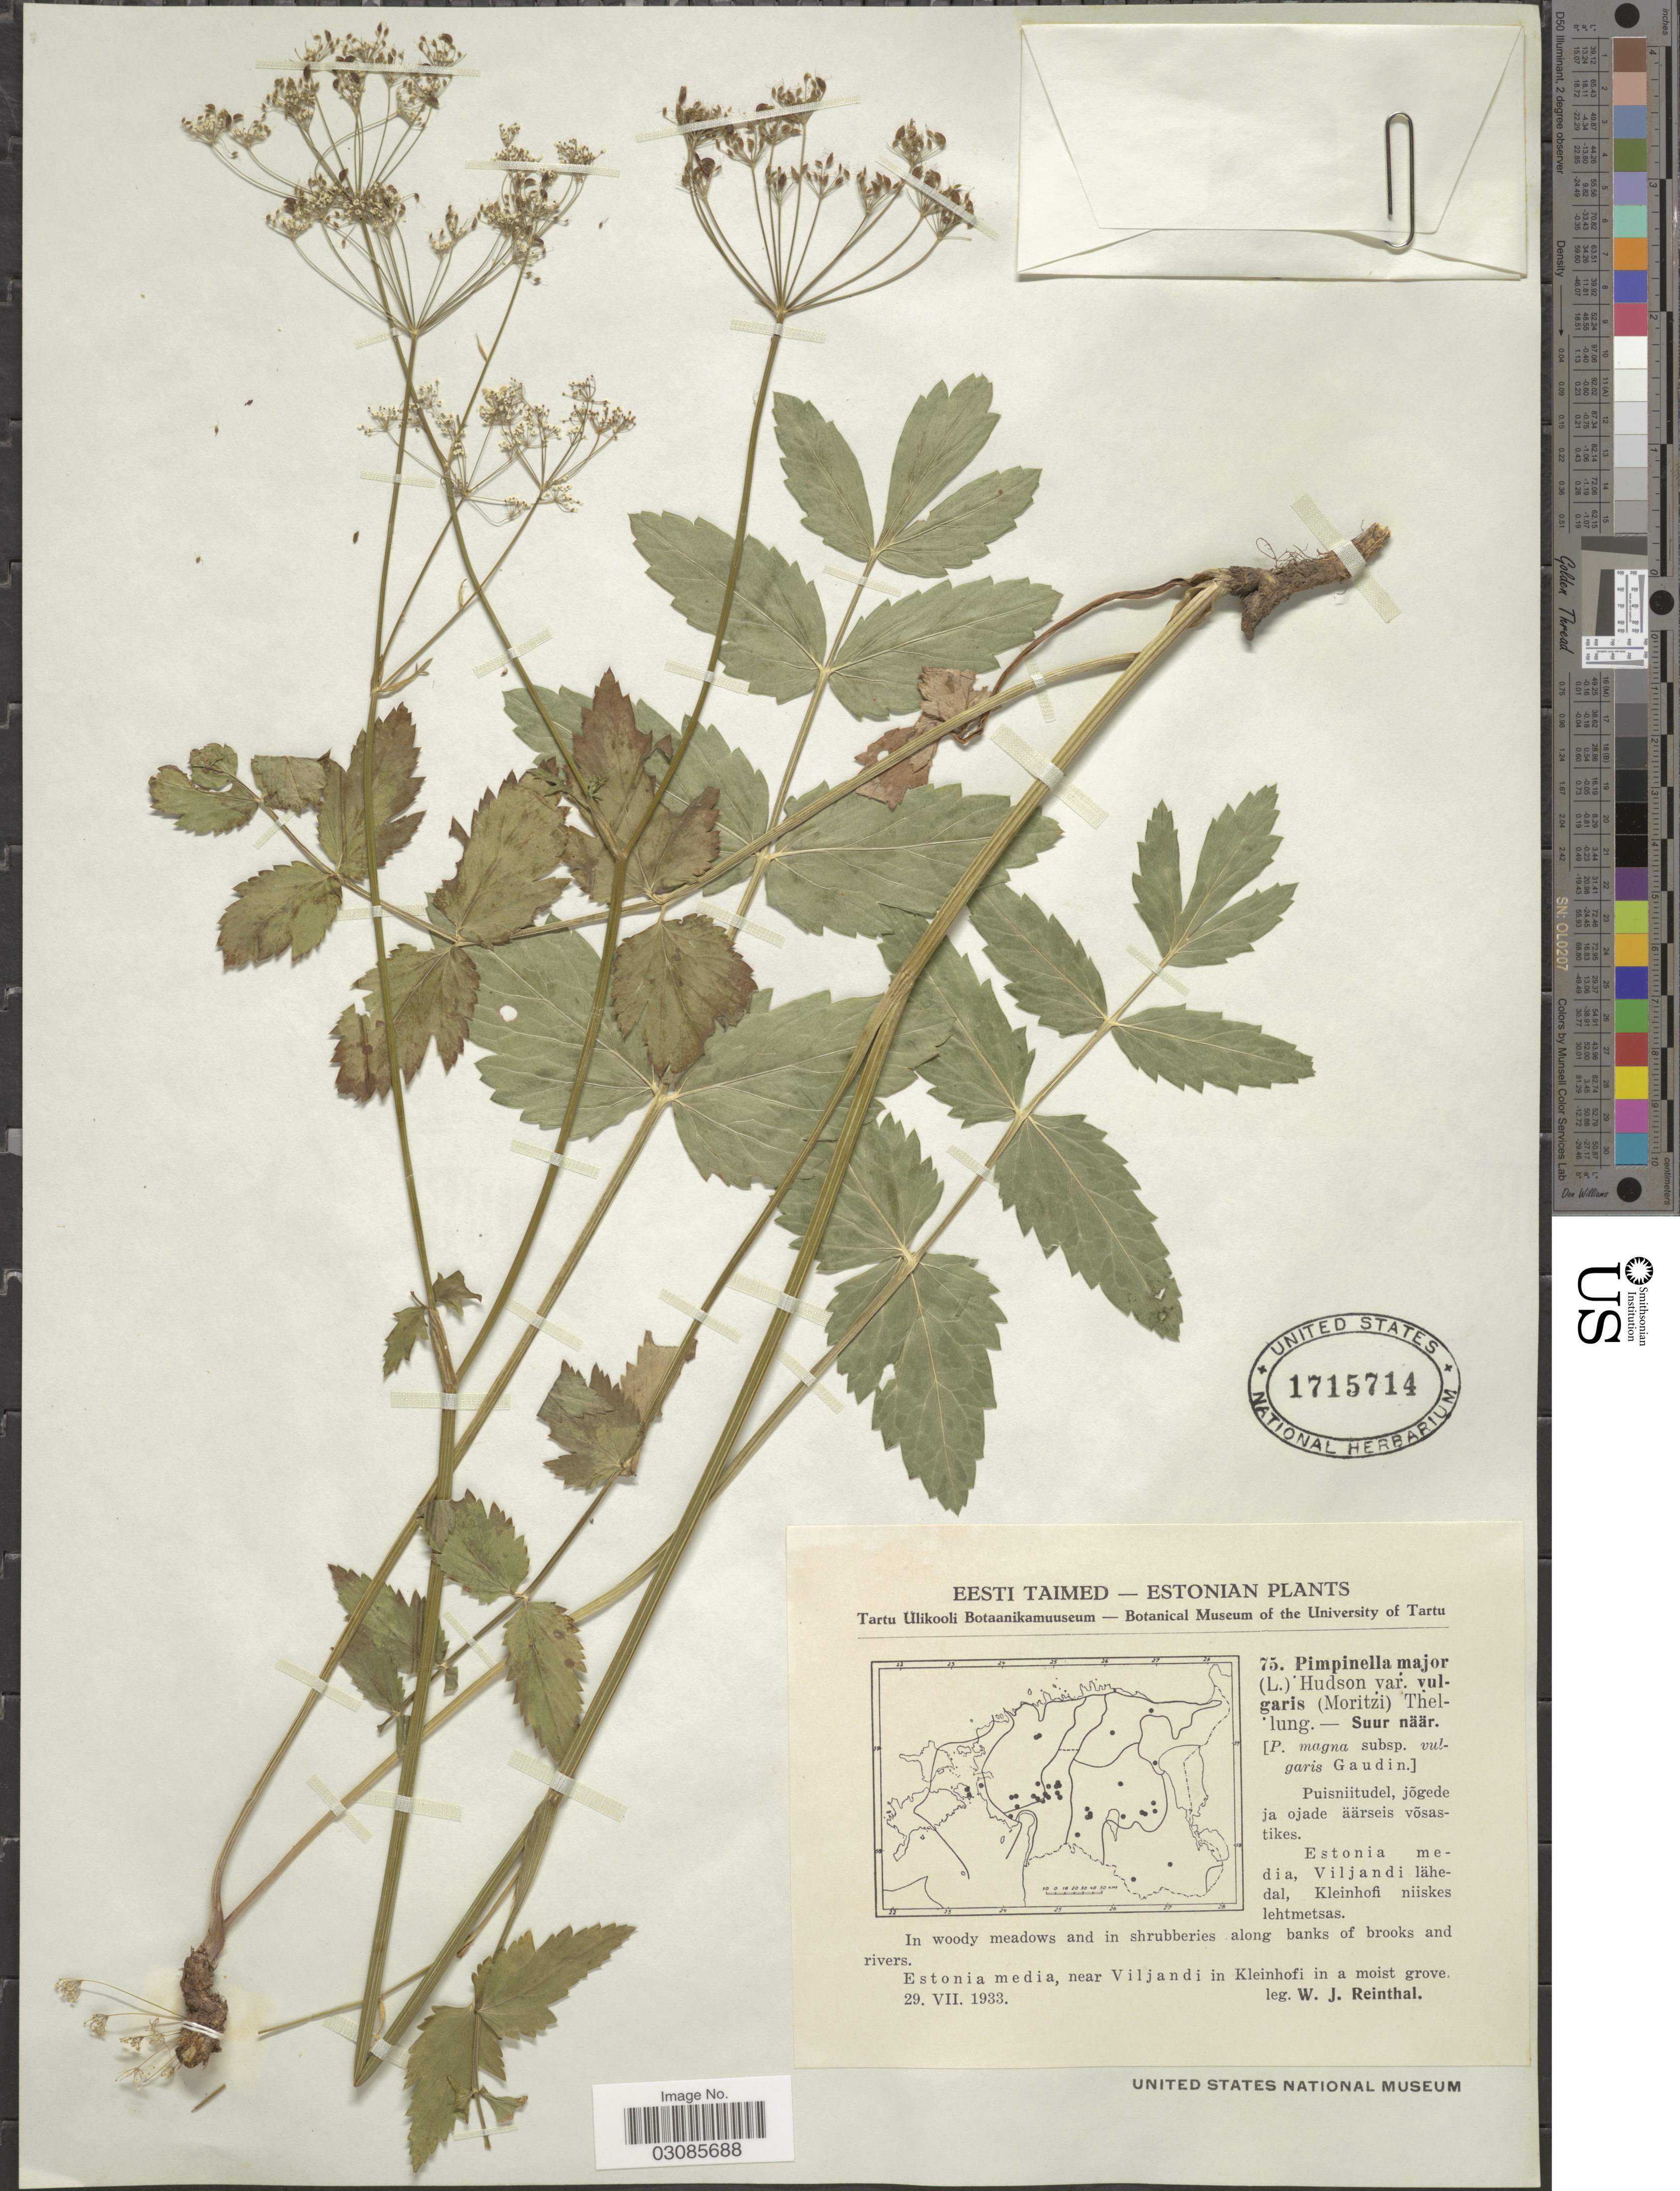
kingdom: Plantae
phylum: Tracheophyta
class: Magnoliopsida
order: Apiales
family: Apiaceae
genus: Pimpinella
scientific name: Pimpinella major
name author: (L.) Huds.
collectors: W. Reinthal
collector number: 75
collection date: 1933-07-29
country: Estonia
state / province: Viljandimaa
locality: Eesti Taimed - Estonian. Estonia media, near Viljandi in a moist grove.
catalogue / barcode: US 1715714